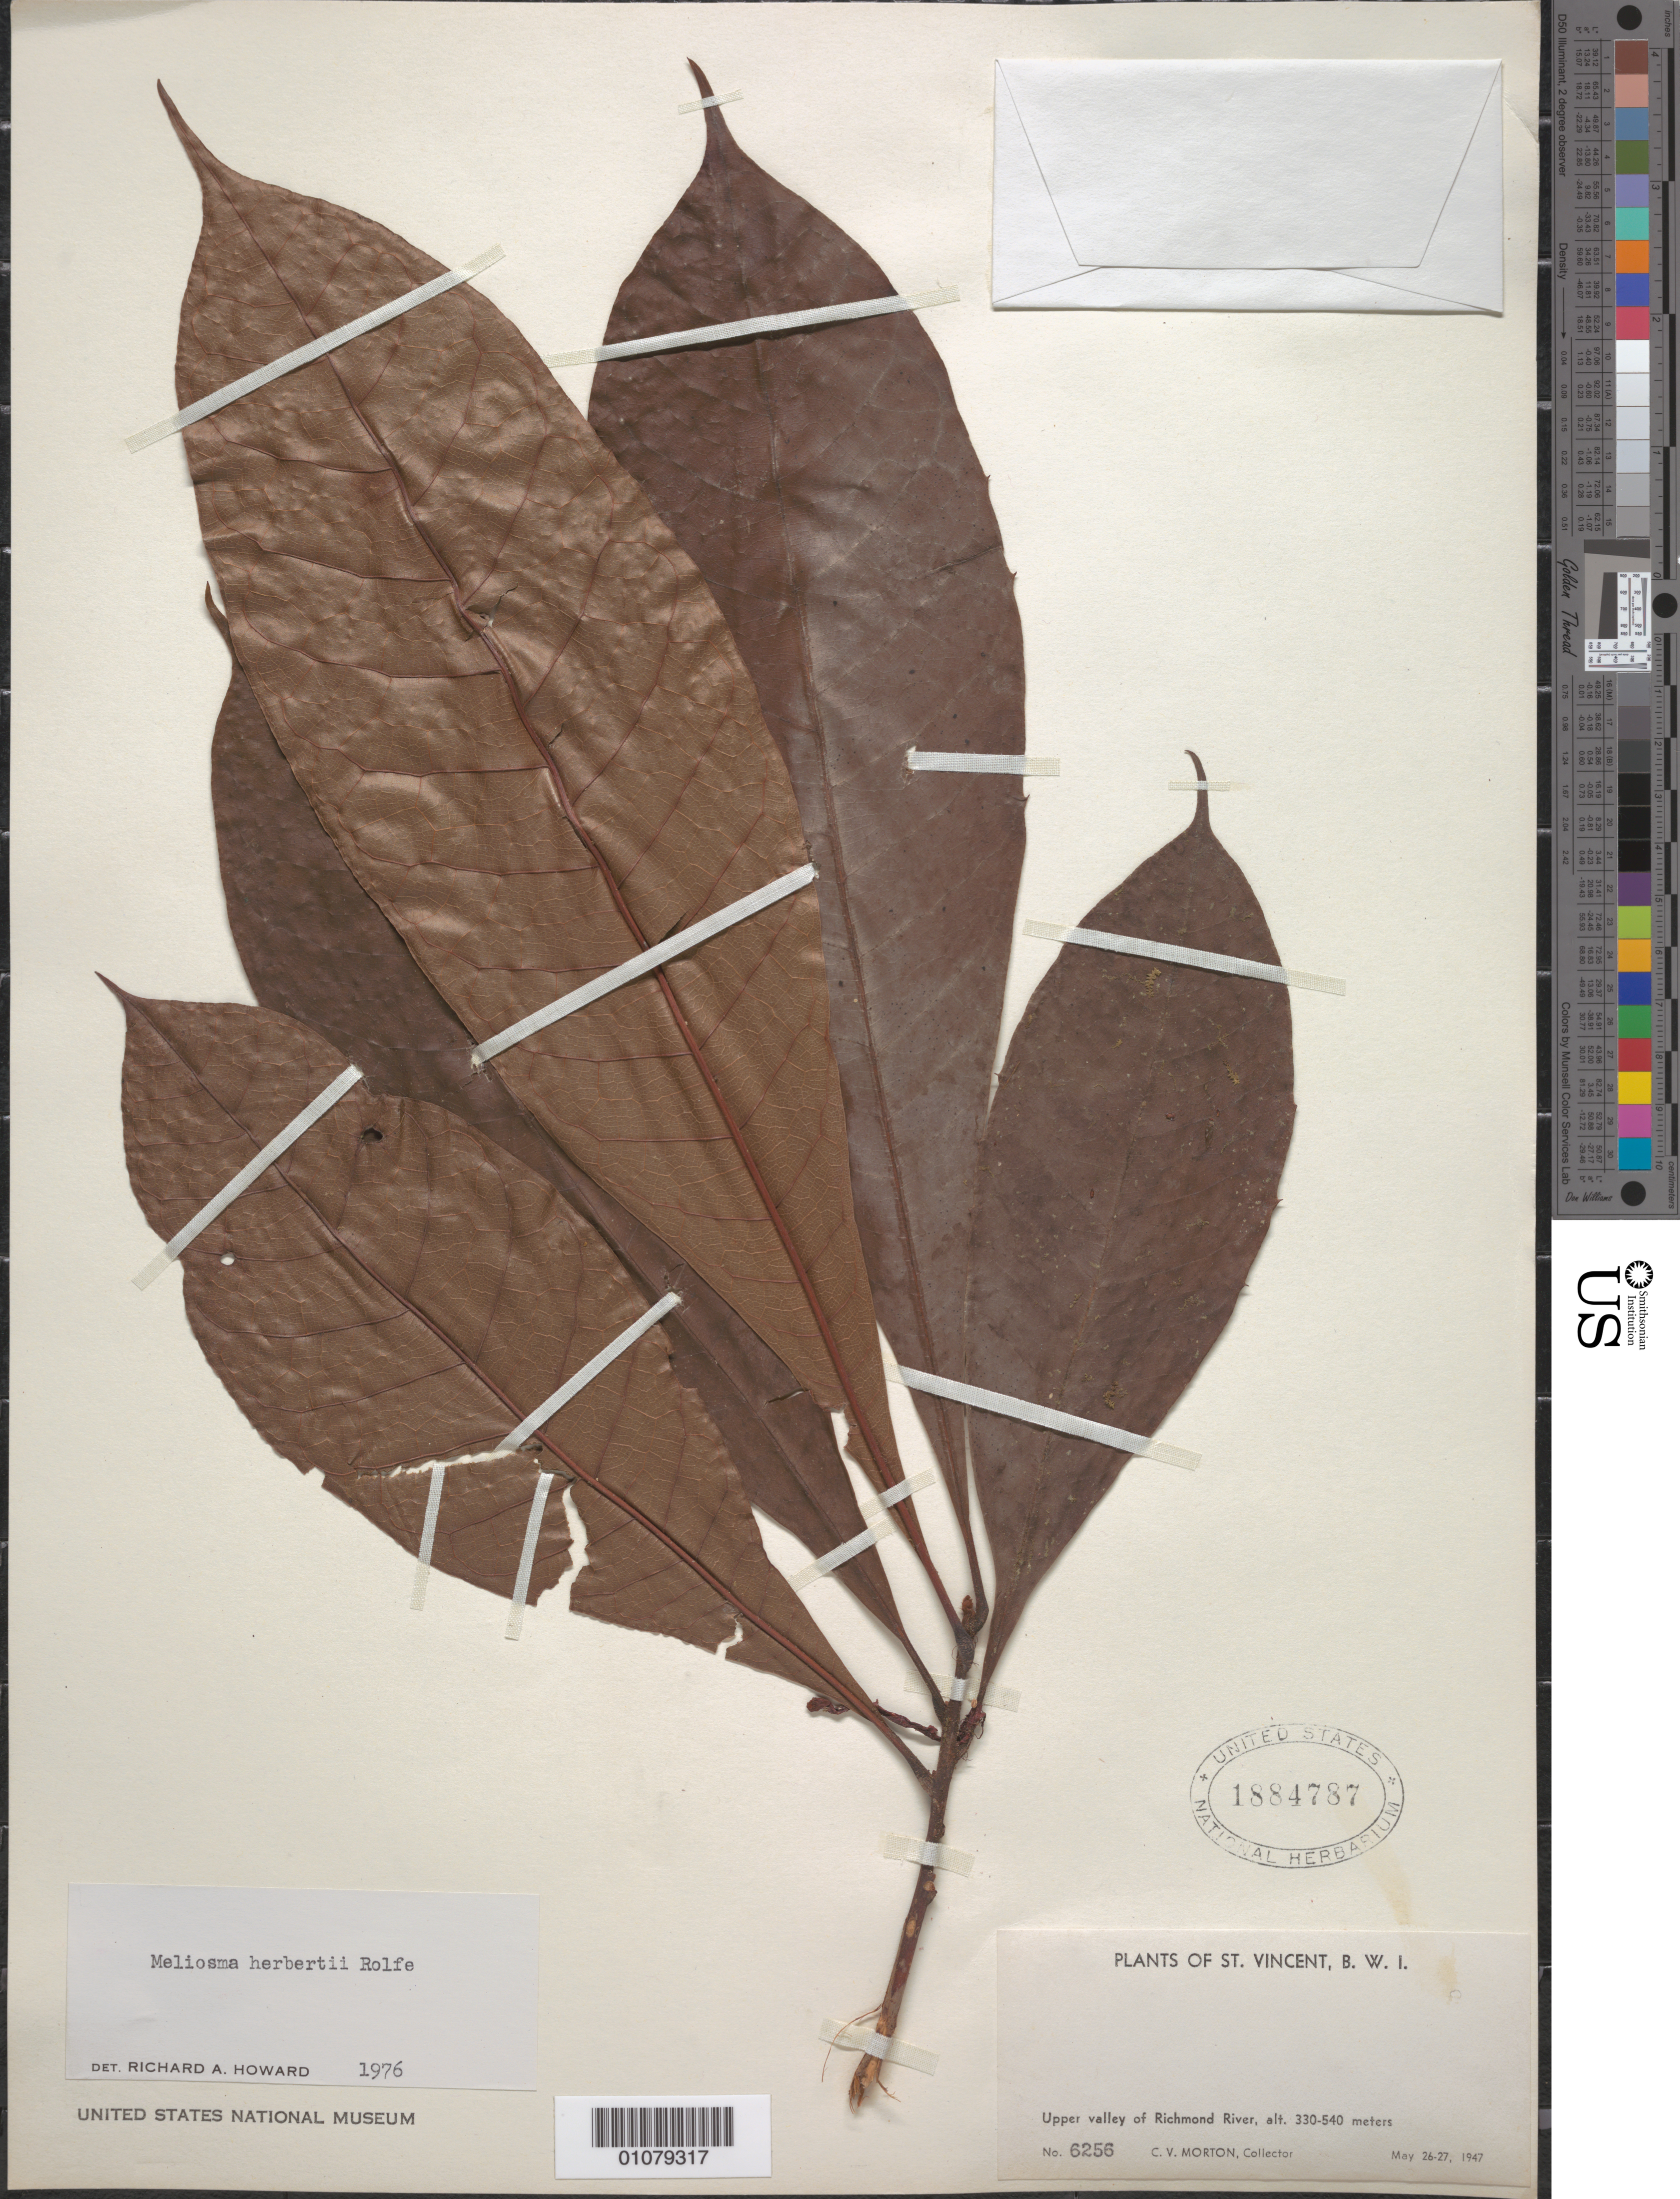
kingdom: Plantae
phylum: Tracheophyta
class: Magnoliopsida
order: Proteales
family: Sabiaceae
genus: Meliosma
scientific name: Meliosma herbertii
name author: Rolfe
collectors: C. V. Morton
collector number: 6256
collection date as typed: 26 May 1947 and 27 May 1947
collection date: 1947-05-26,1947-05-27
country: St. Vincent - Grenadines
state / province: Saint David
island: St. Vincent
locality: Upper Valley of Richmond River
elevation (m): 330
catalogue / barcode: US 1884787